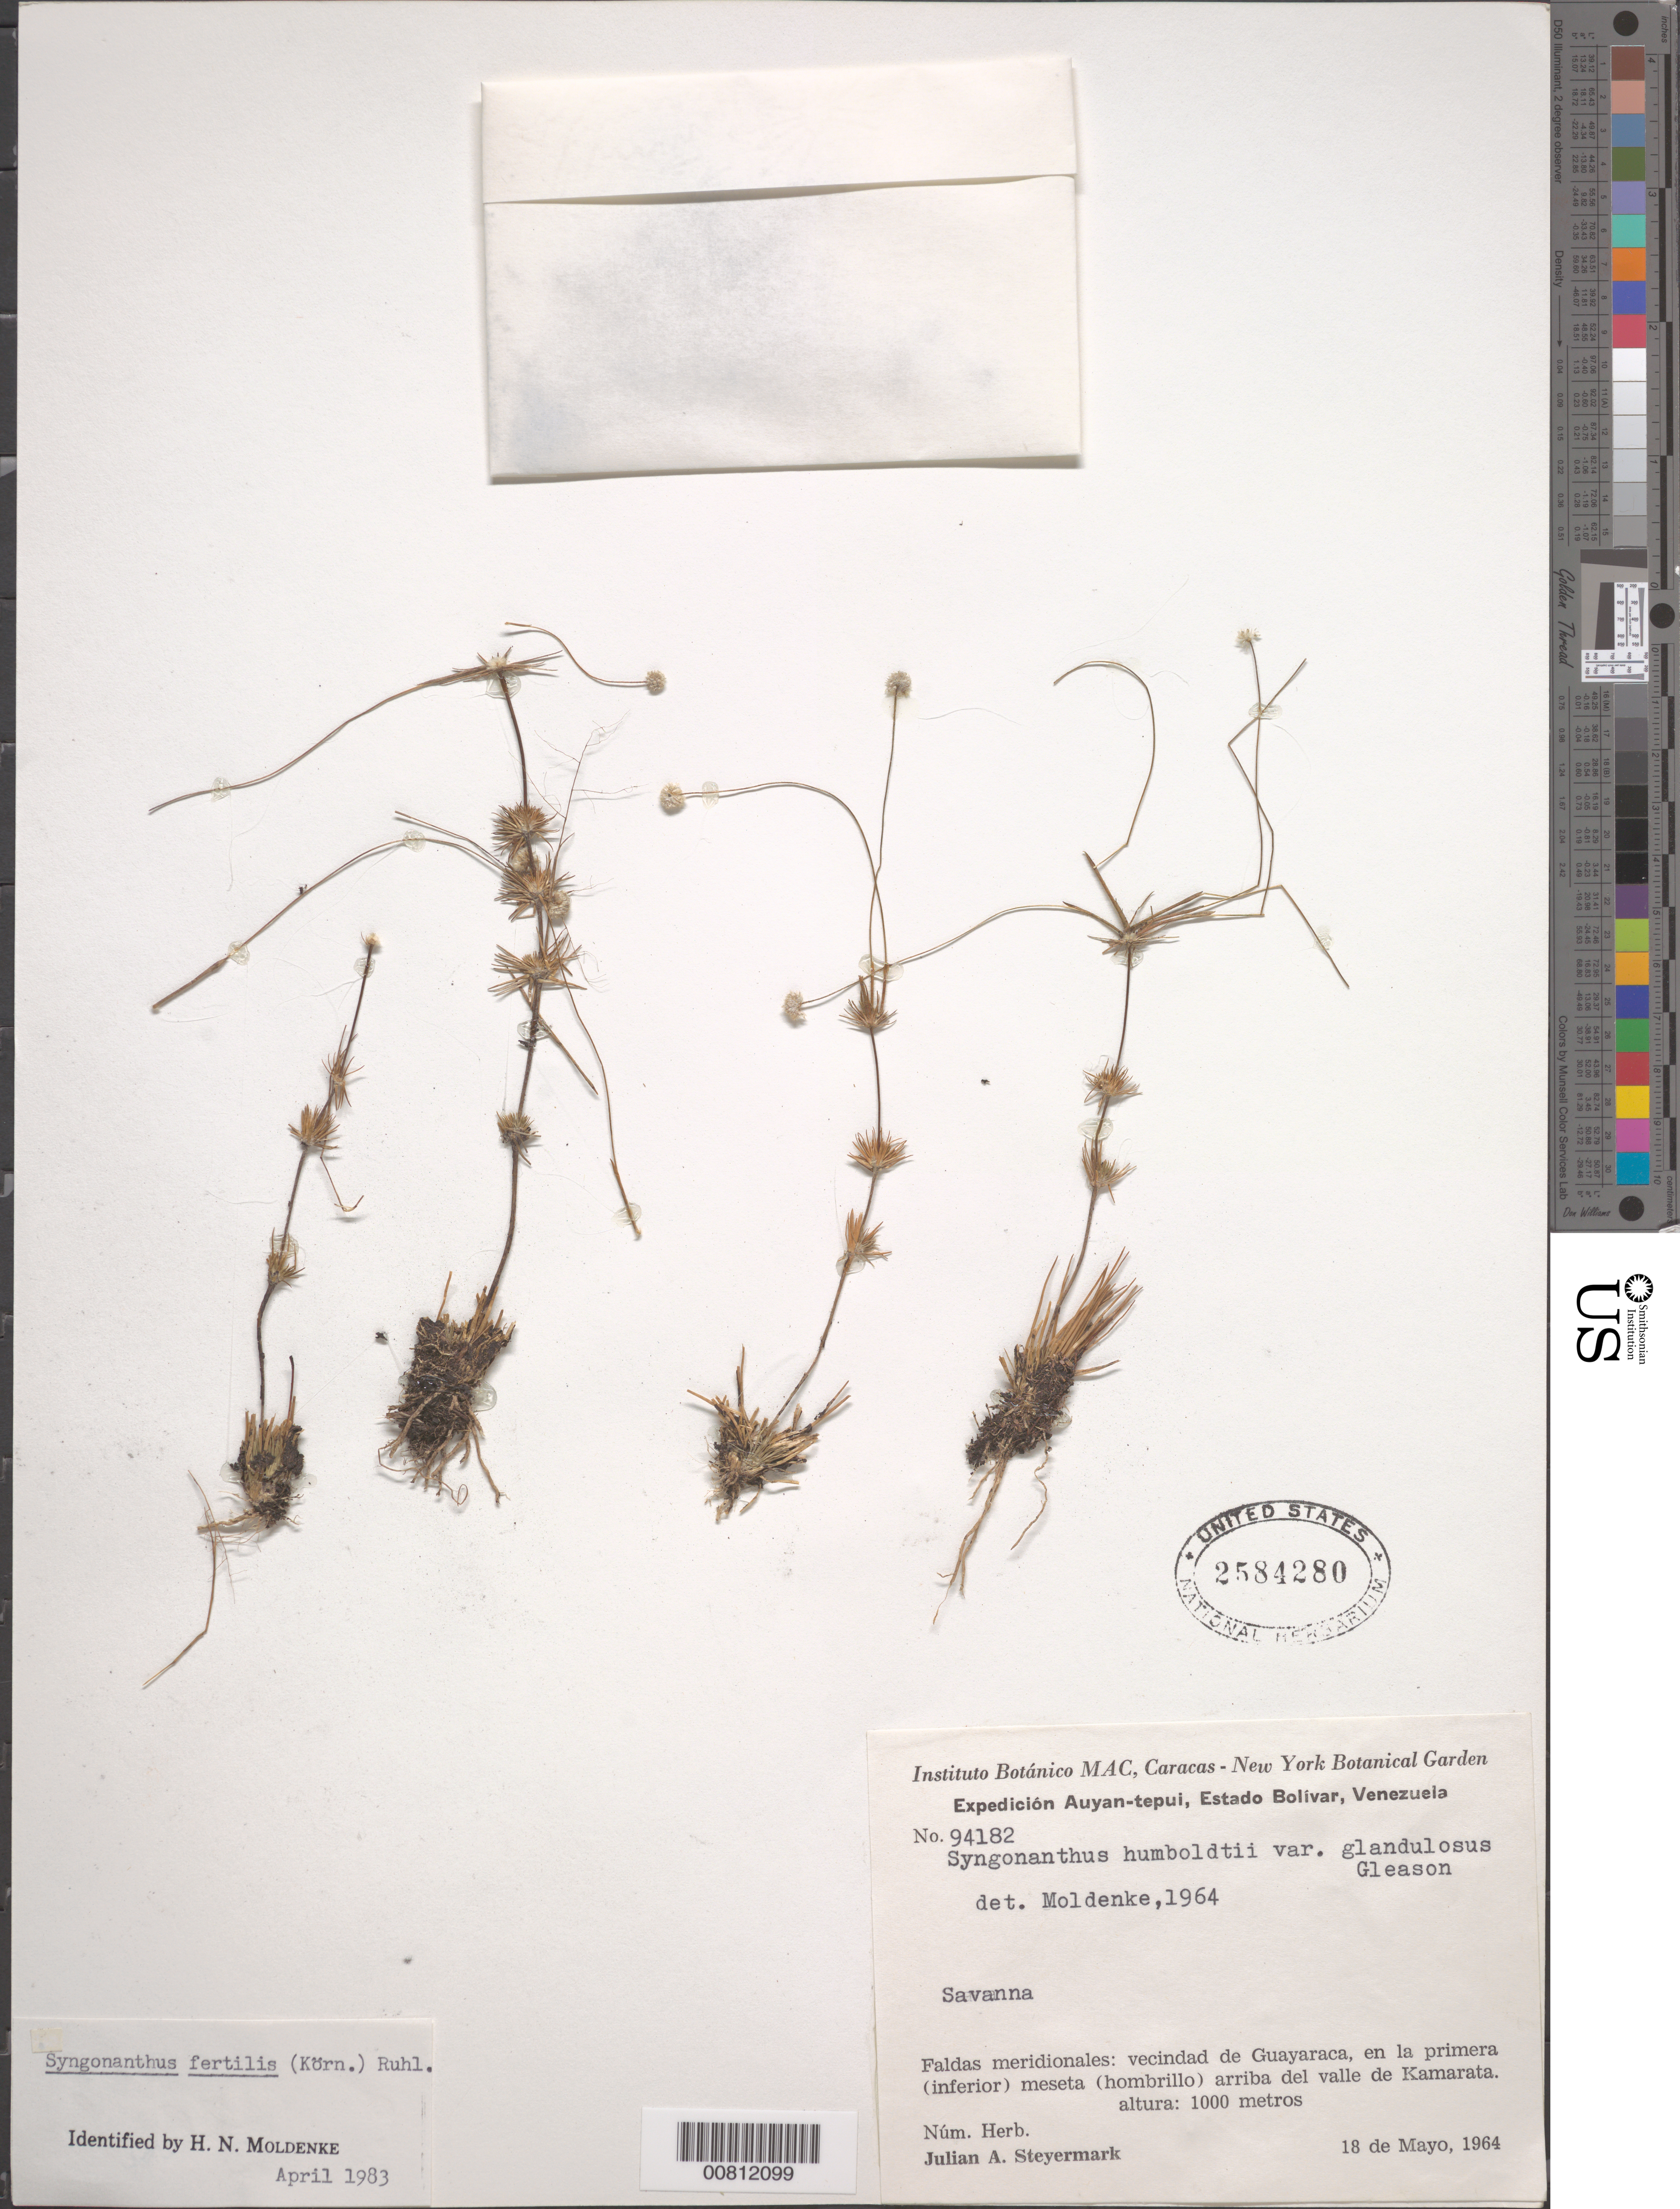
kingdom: Plantae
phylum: Tracheophyta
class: Liliopsida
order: Poales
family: Eriocaulaceae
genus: Syngonanthus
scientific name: Syngonanthus fertilis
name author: (Körn.) Ruhland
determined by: Moldenke, H. N.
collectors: J. Steyermark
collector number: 94182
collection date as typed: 18-May-64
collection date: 1964-05-18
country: Venezuela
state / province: Bolívar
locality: Auyantepuí, vecindad de Guayaraca, valle Kamarata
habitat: Savanna; en la primera (inferior) meseta (hombrillo) arriba del valle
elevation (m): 1000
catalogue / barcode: US 2584280